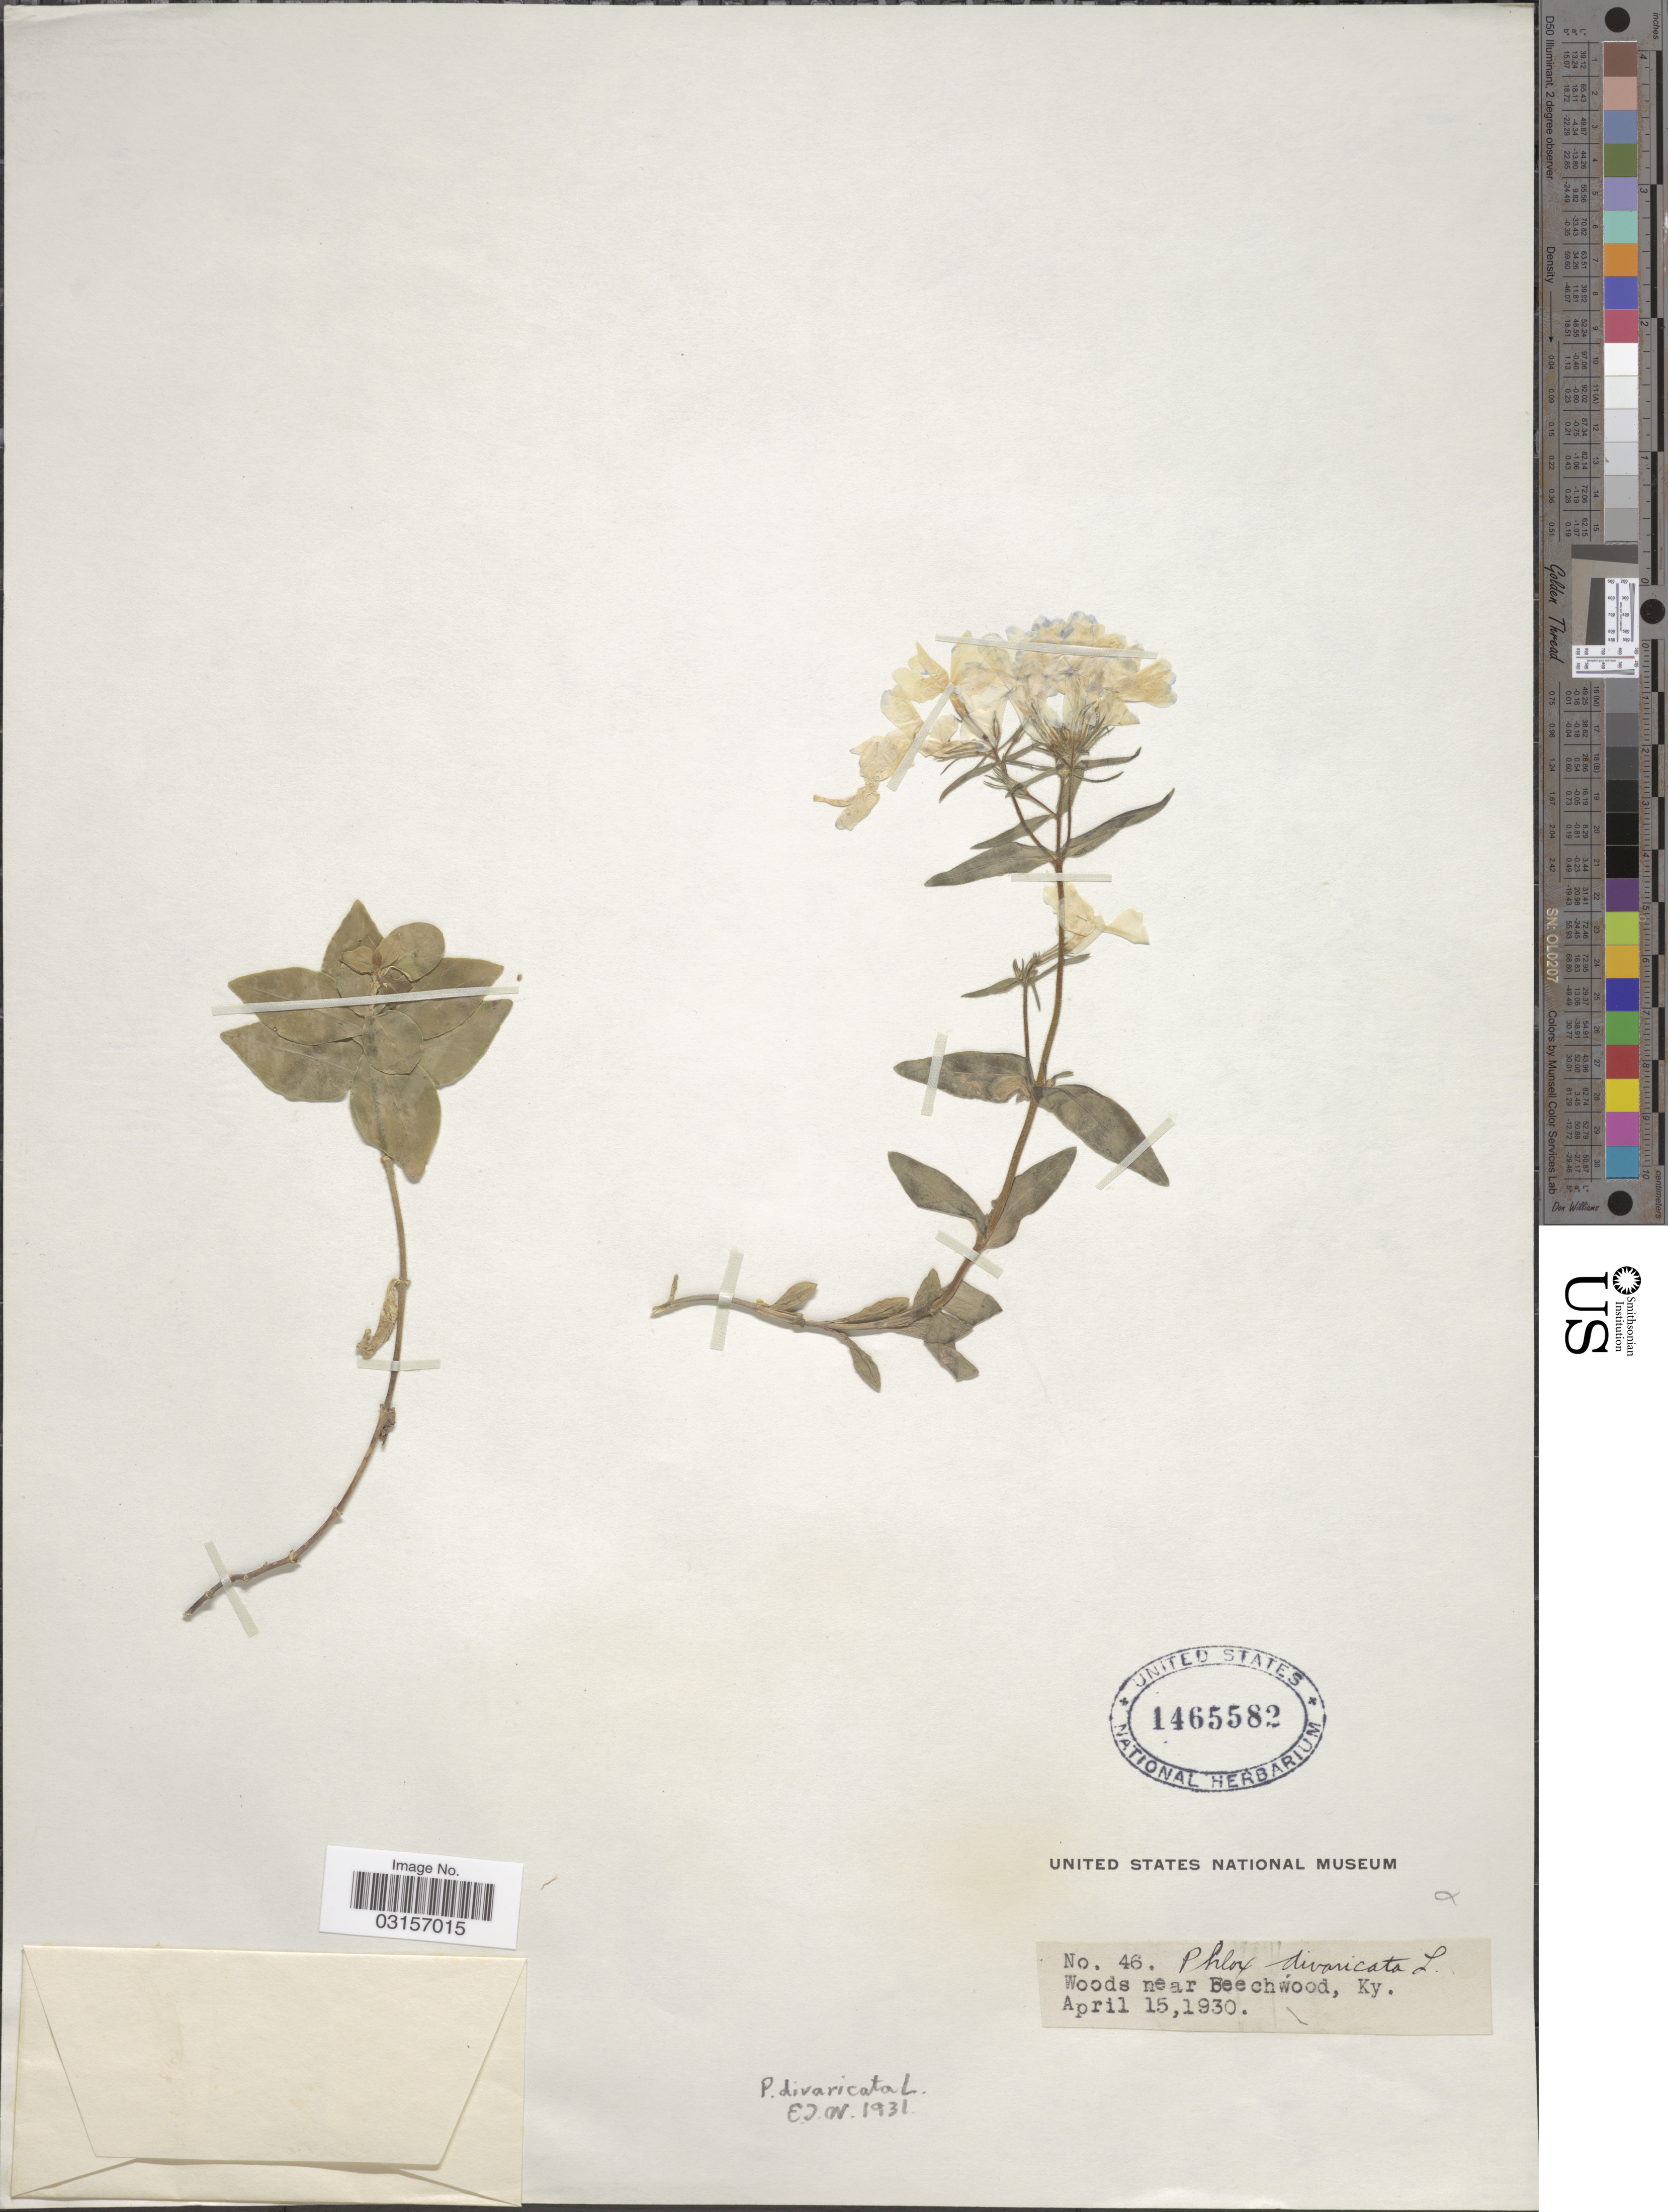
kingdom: Plantae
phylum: Tracheophyta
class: Magnoliopsida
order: Ericales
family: Polemoniaceae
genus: Phlox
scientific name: Phlox divaricata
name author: L.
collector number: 46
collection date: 1930-04-15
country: United States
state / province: Kentucky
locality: Woods near Beechwood.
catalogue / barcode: US 1465582